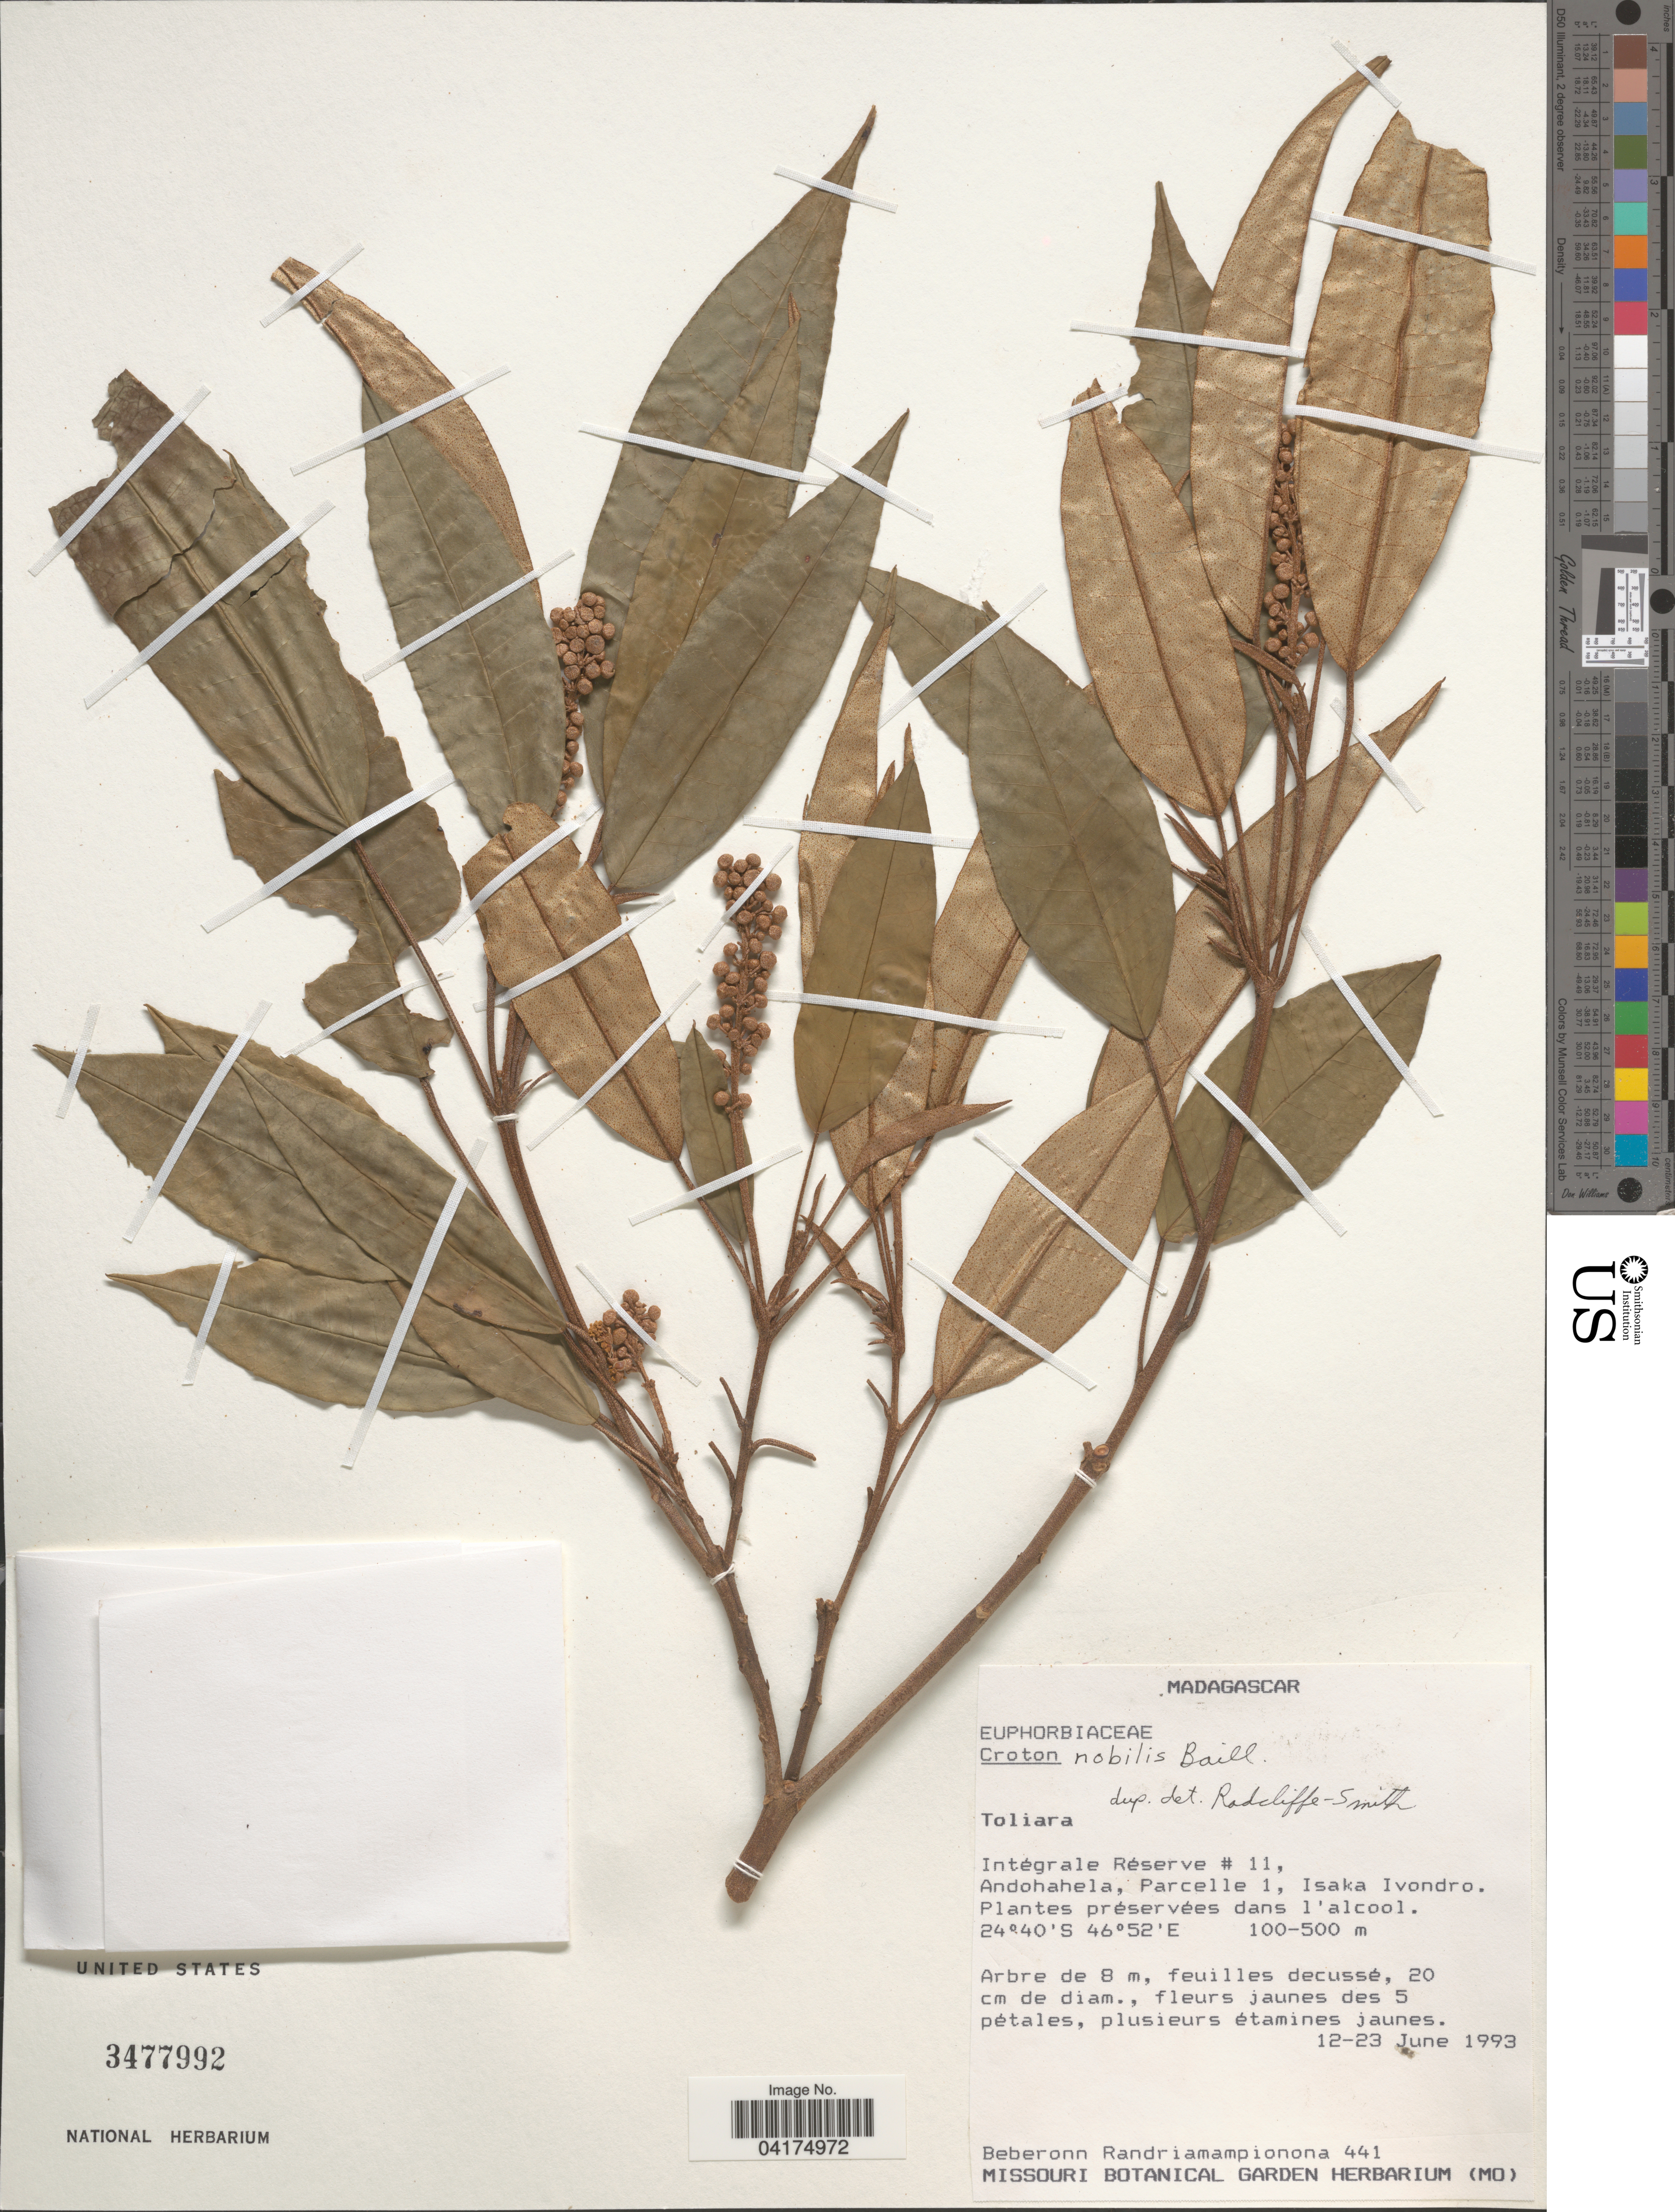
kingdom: Plantae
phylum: Tracheophyta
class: Magnoliopsida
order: Malpighiales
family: Euphorbiaceae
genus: Croton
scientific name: Croton nobilis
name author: Baill.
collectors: B. Randriamampionona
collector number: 441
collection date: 1993-06-12/1993-06-23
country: Madagascar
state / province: Anosy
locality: Intégrale Réserve #11, Andohahela, Parcelle 1, Isaka Ivondro.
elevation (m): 100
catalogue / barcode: US 3477992